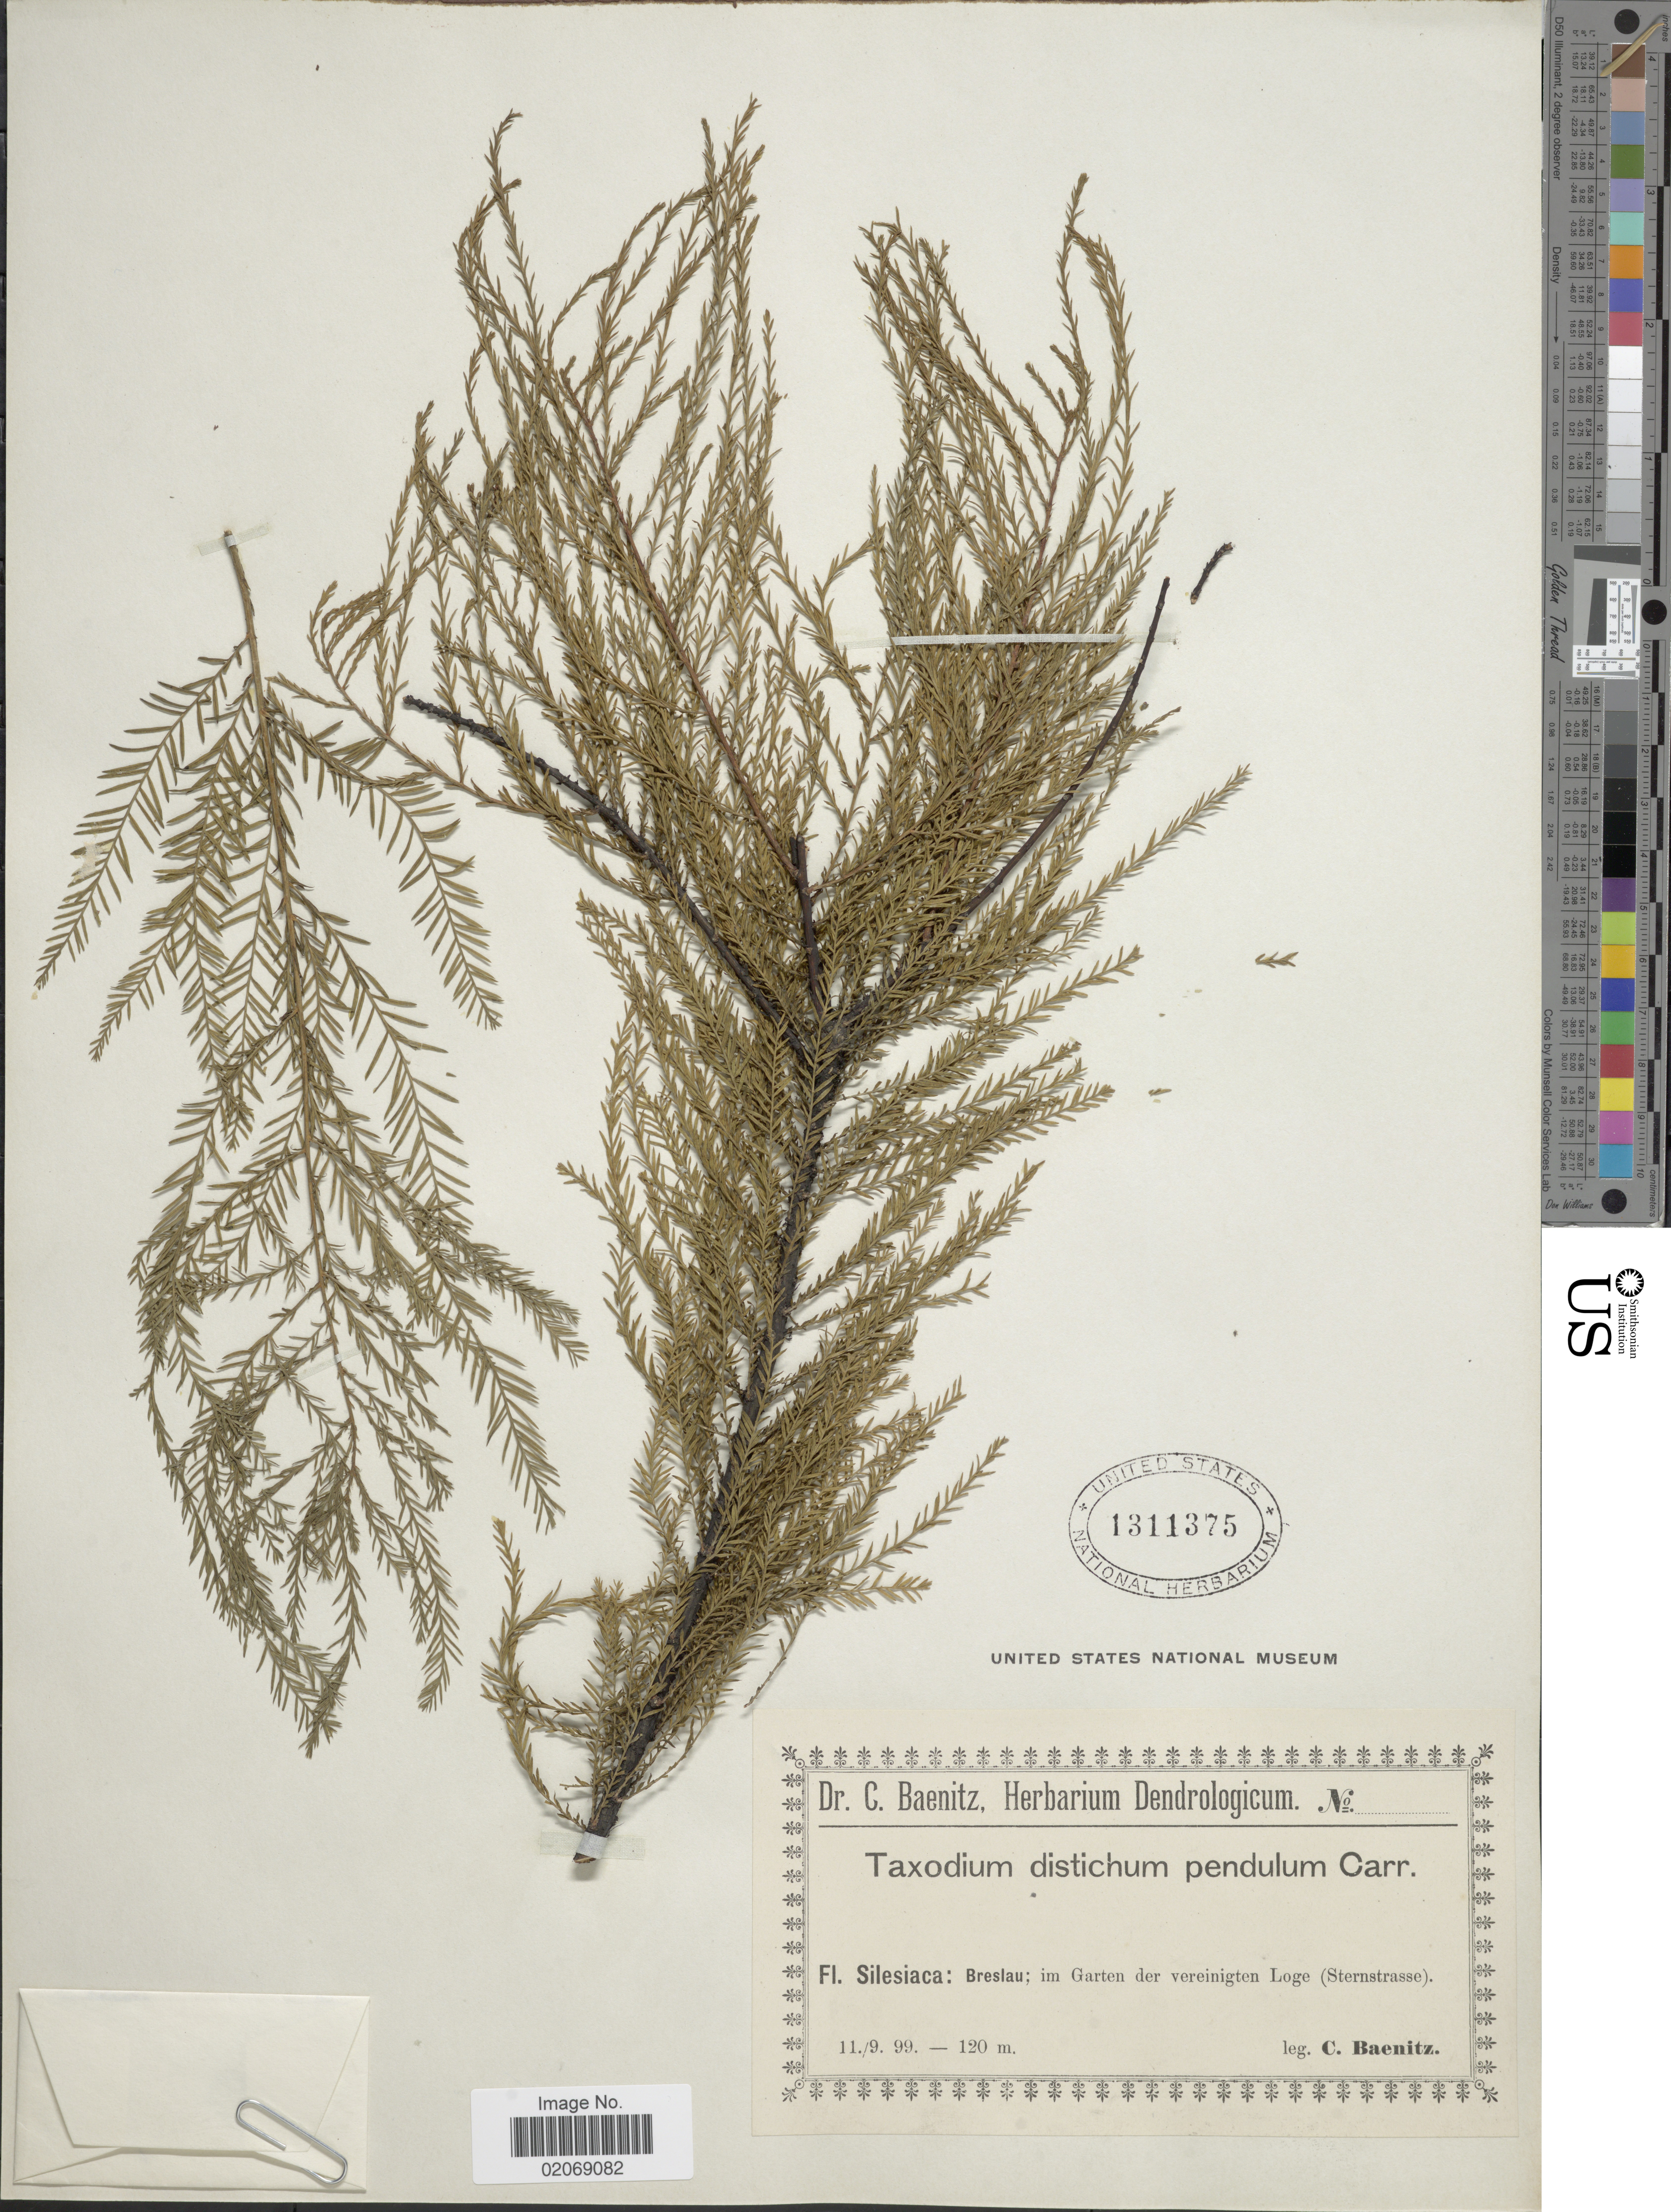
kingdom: Plantae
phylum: Tracheophyta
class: Pinopsida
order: Pinales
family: Cupressaceae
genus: Taxodium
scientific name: Taxodium distichum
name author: (L.) Rich.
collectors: C. G. Baenitz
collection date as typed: Transcribed d/m/y: 11/9/99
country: Czechia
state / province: Moravian-Silesian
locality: Silesiaca: Breslau; im Garten der vereinigten Loge ( Sternstrasse)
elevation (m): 120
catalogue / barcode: US 1311375